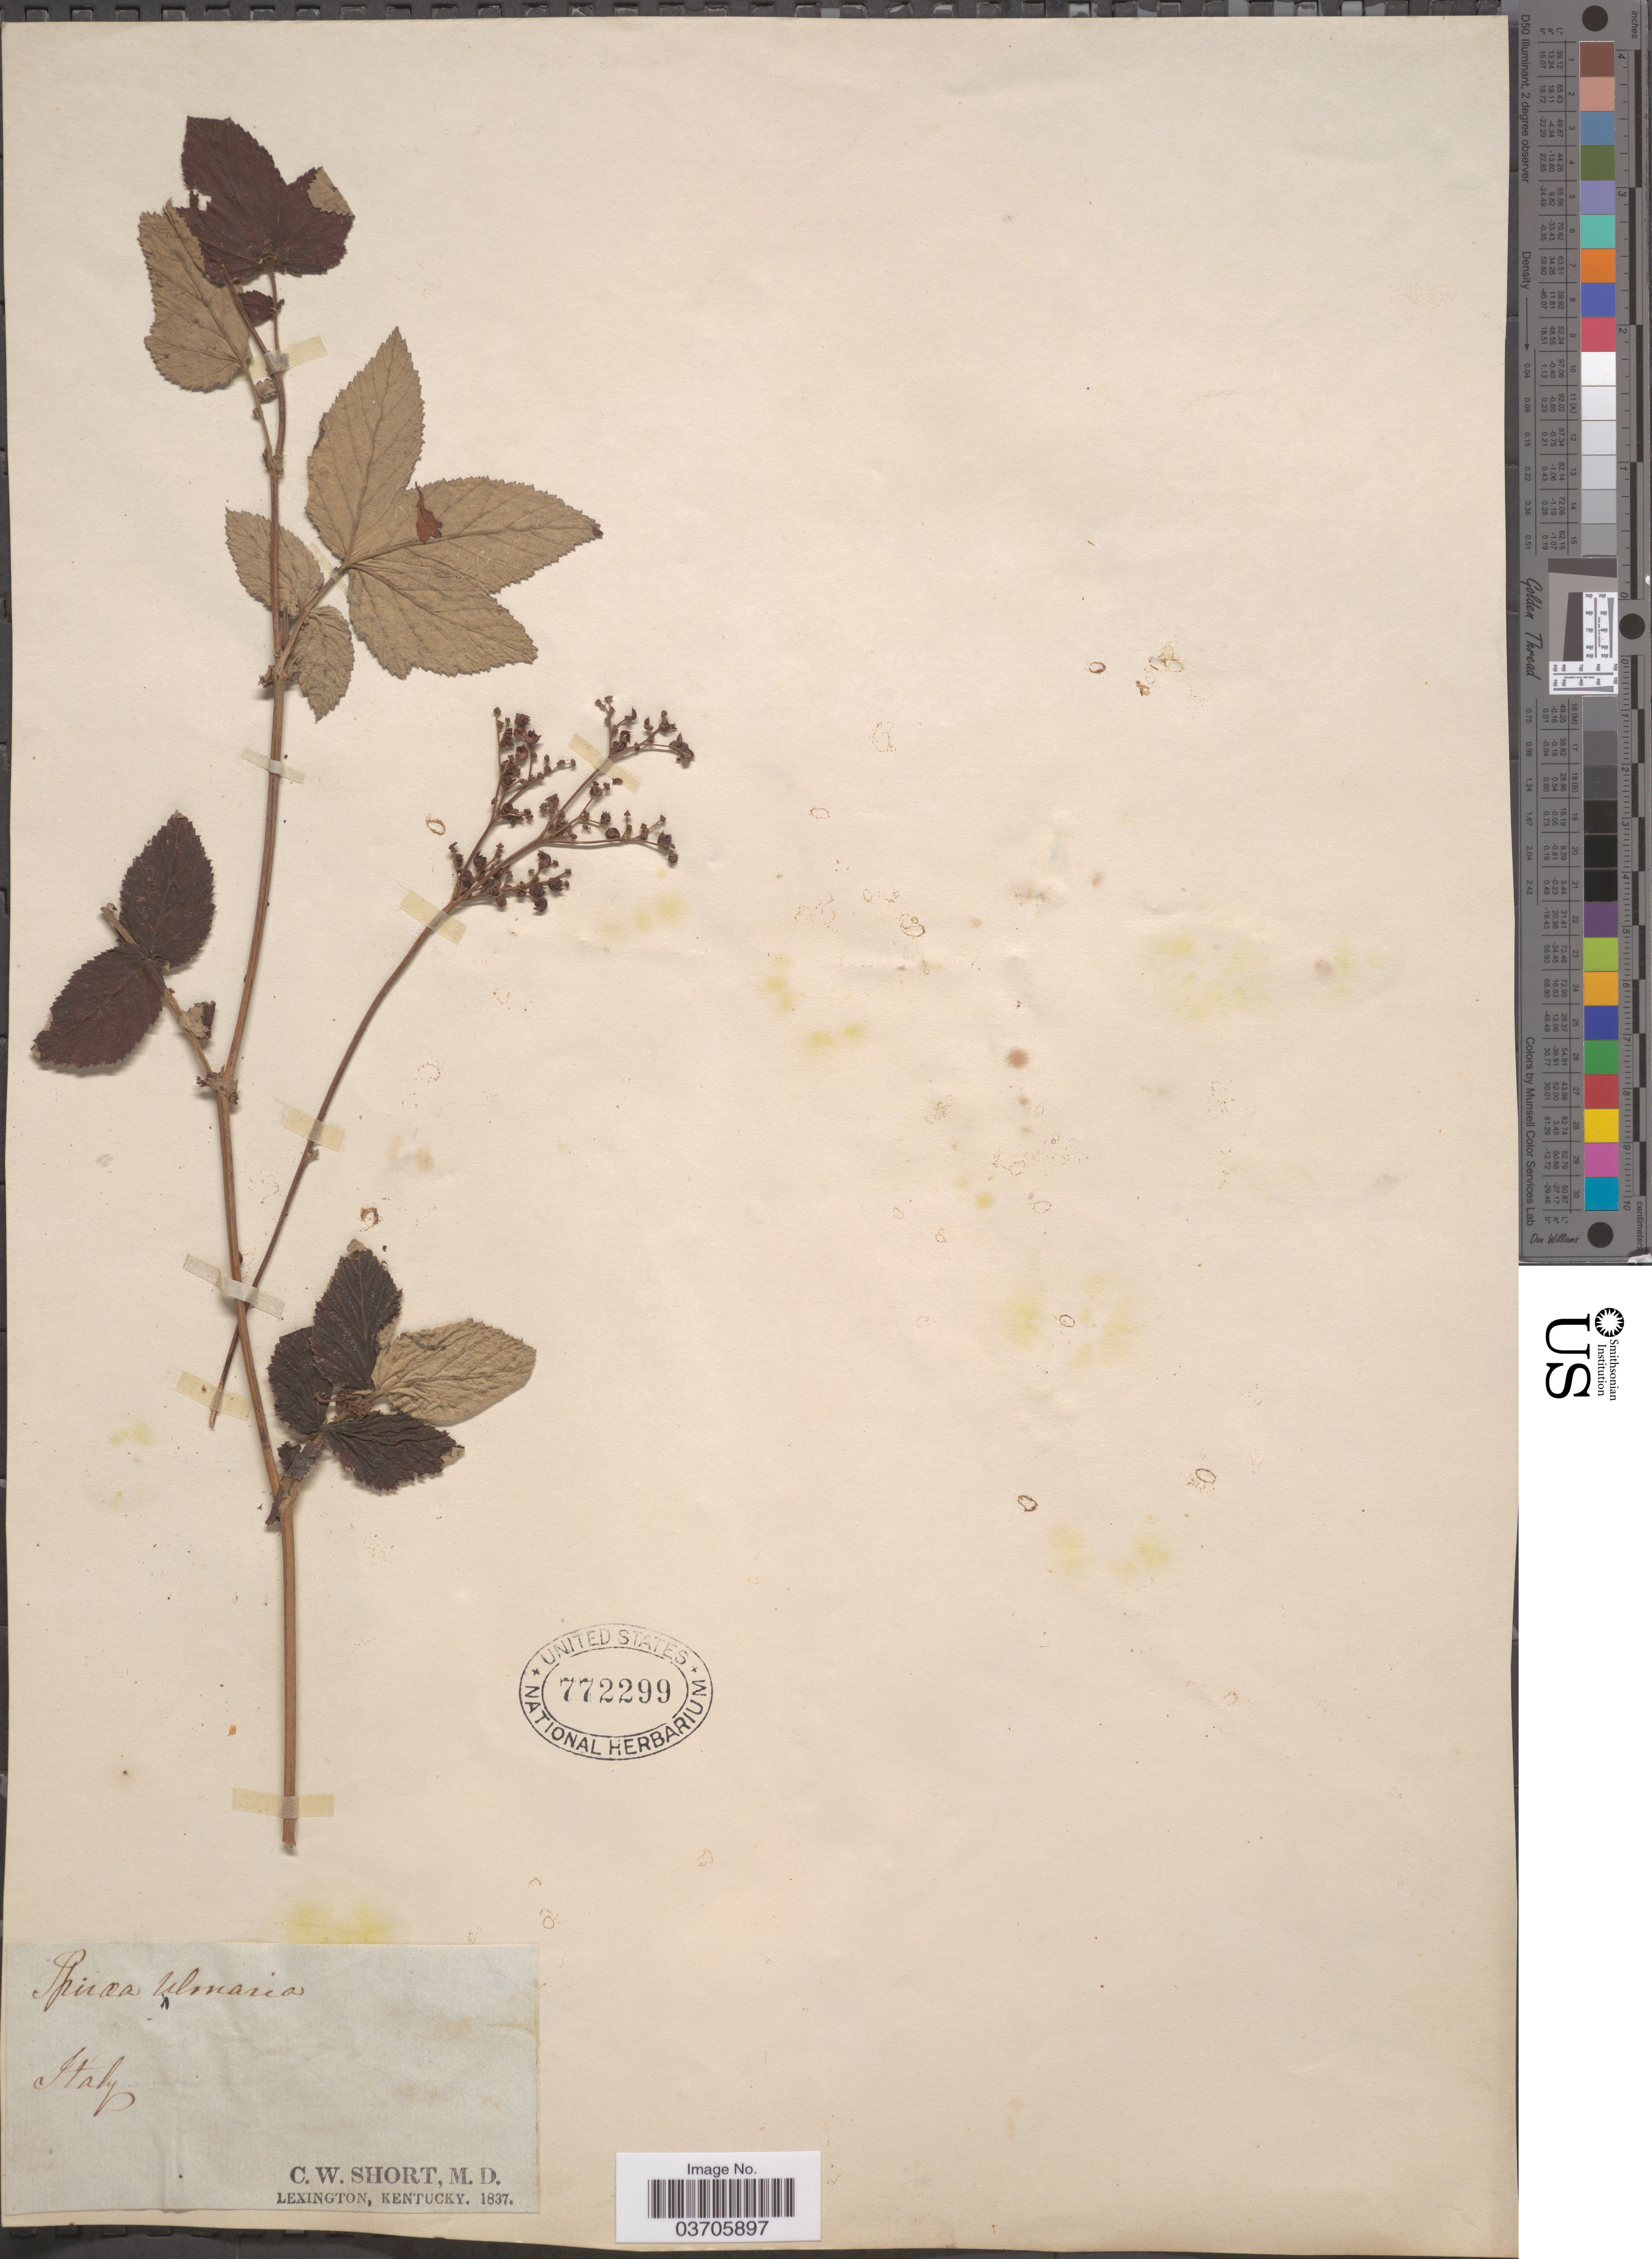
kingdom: Plantae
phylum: Tracheophyta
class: Magnoliopsida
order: Rosales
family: Rosaceae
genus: Filipendula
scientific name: Filipendula ulmaria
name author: (L.) Maxim.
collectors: C. W. Short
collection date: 1837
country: Italy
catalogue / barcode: US 772299